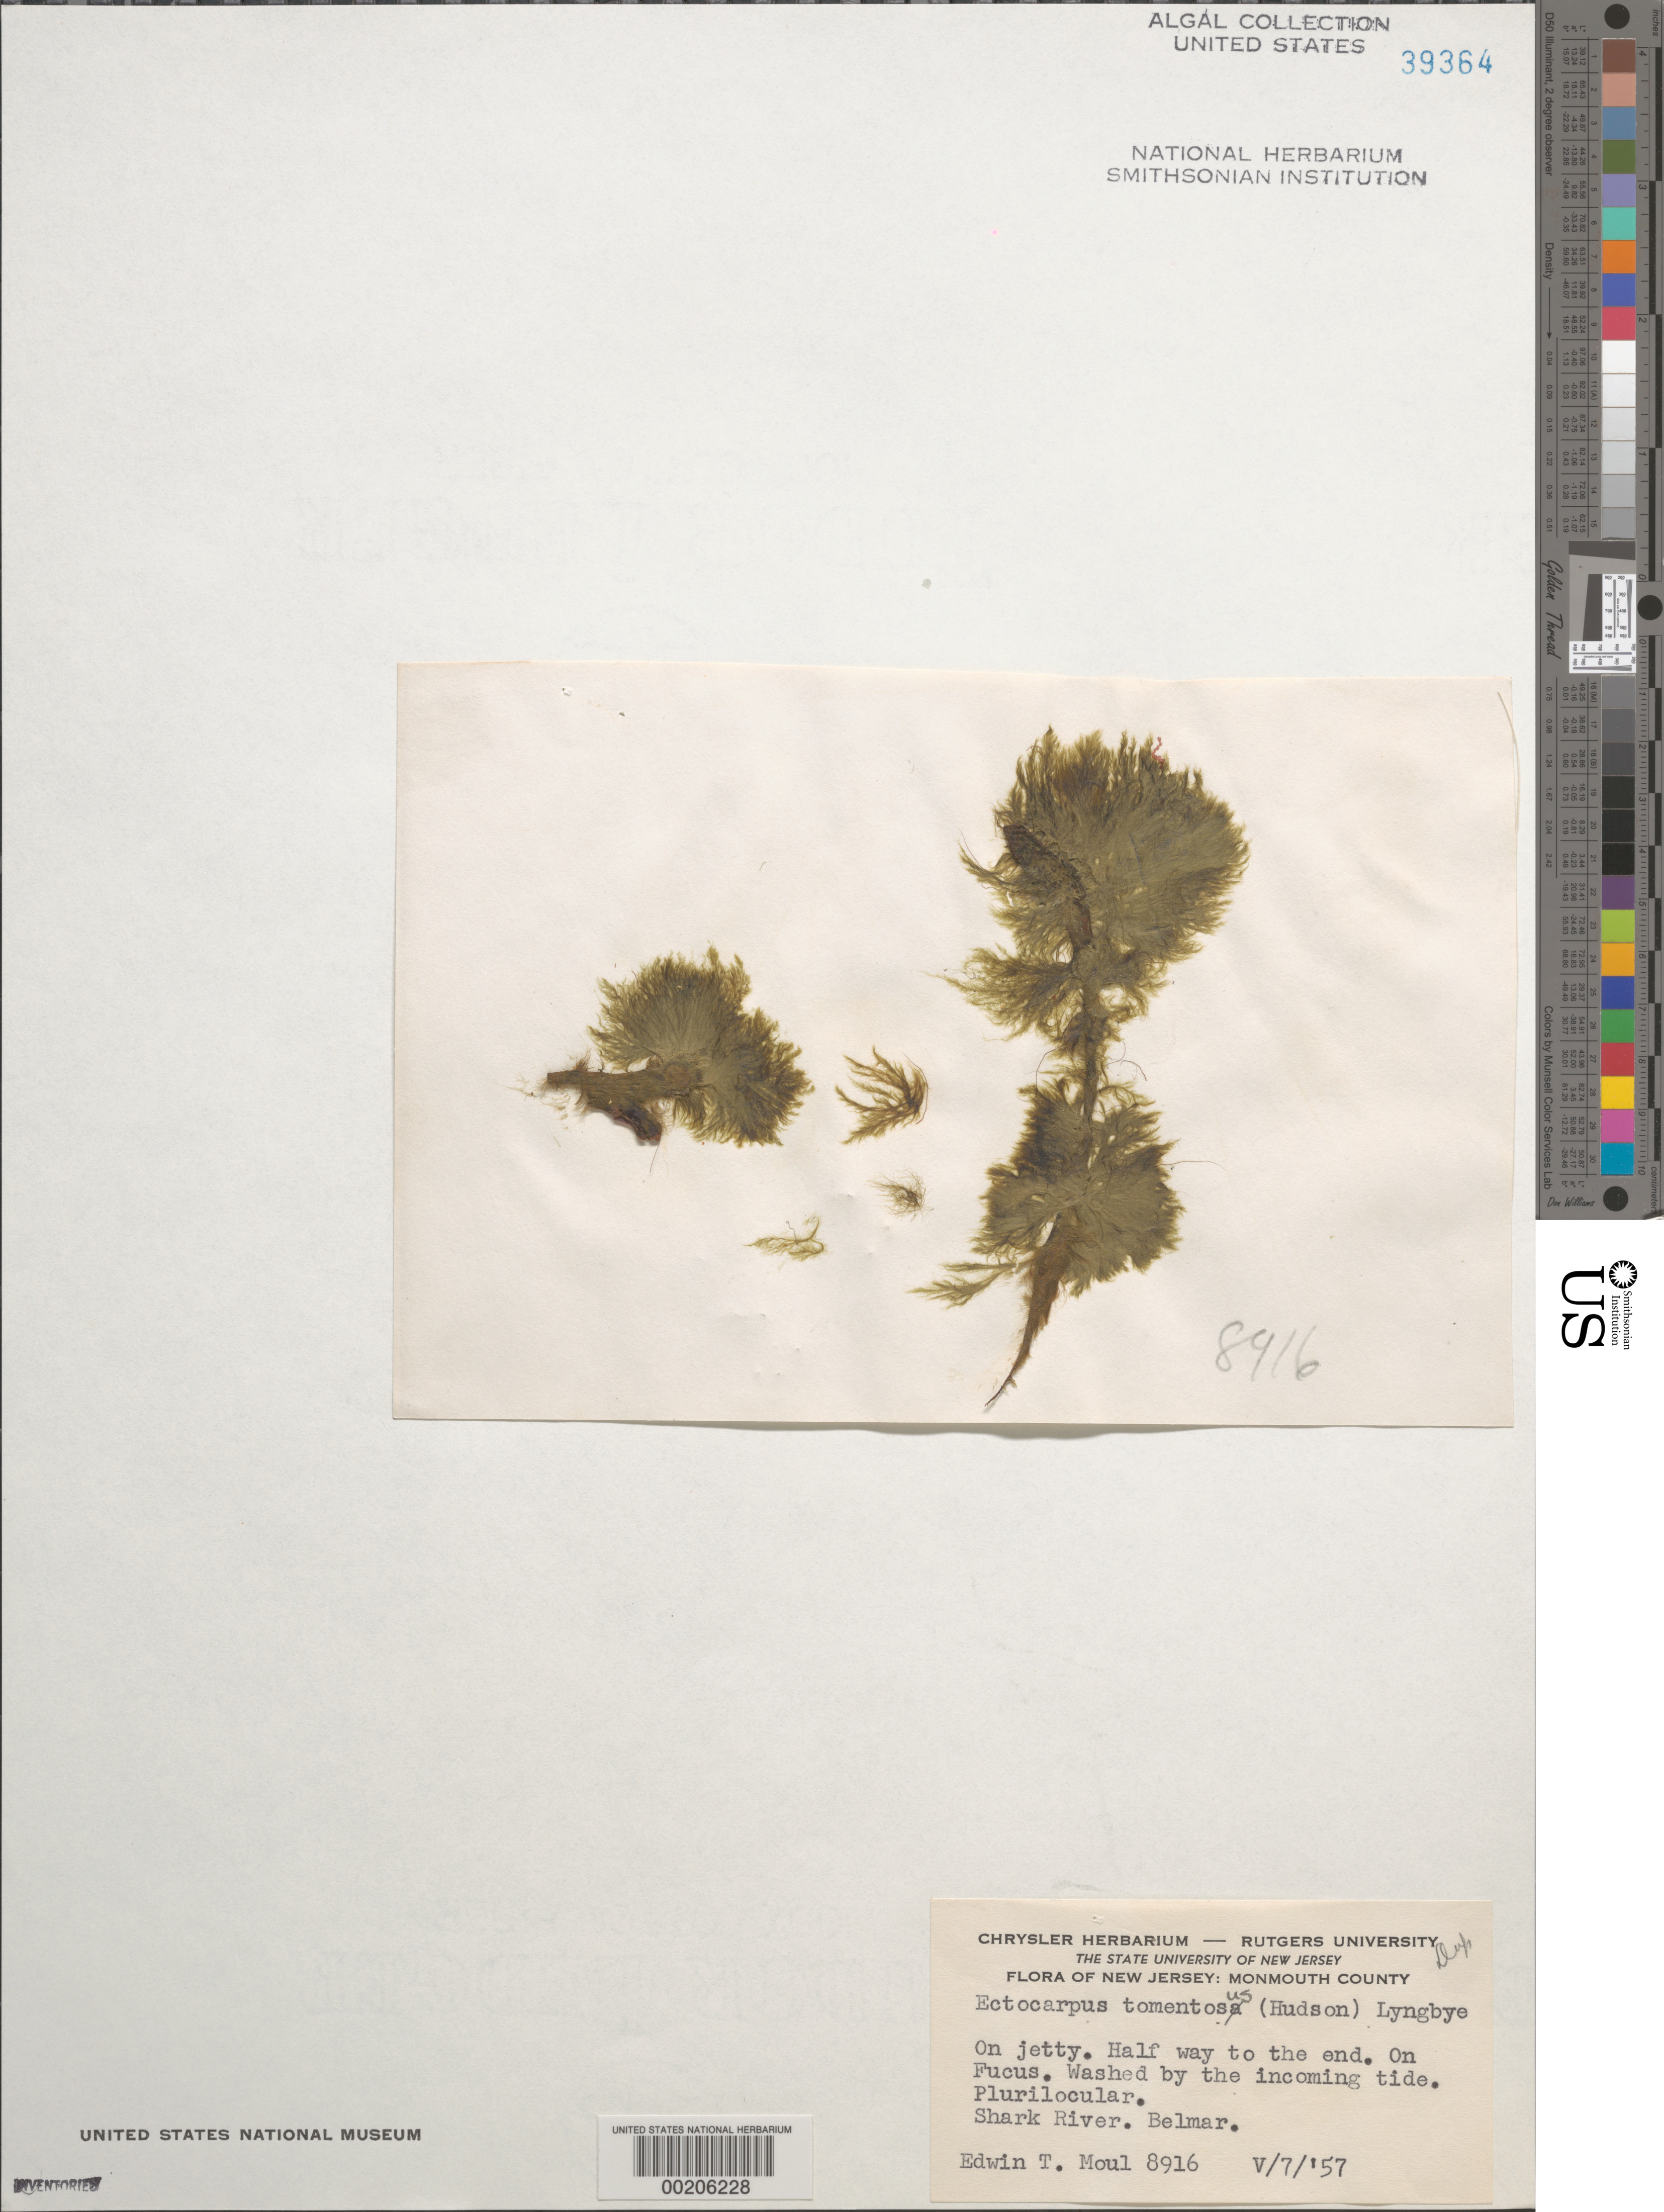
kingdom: Chromista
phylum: Ochrophyta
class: Phaeophyceae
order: Ectocarpales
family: Ectocarpaceae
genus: Spongonema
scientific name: Spongonema tomentosum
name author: (Huds.) Kütz.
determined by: Algae name updating Project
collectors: E. T. Moul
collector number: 8916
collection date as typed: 07 May 1957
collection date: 1957-05-07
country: United States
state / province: New Jersey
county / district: Monmouth County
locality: Belmar, Shark River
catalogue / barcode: US 39364